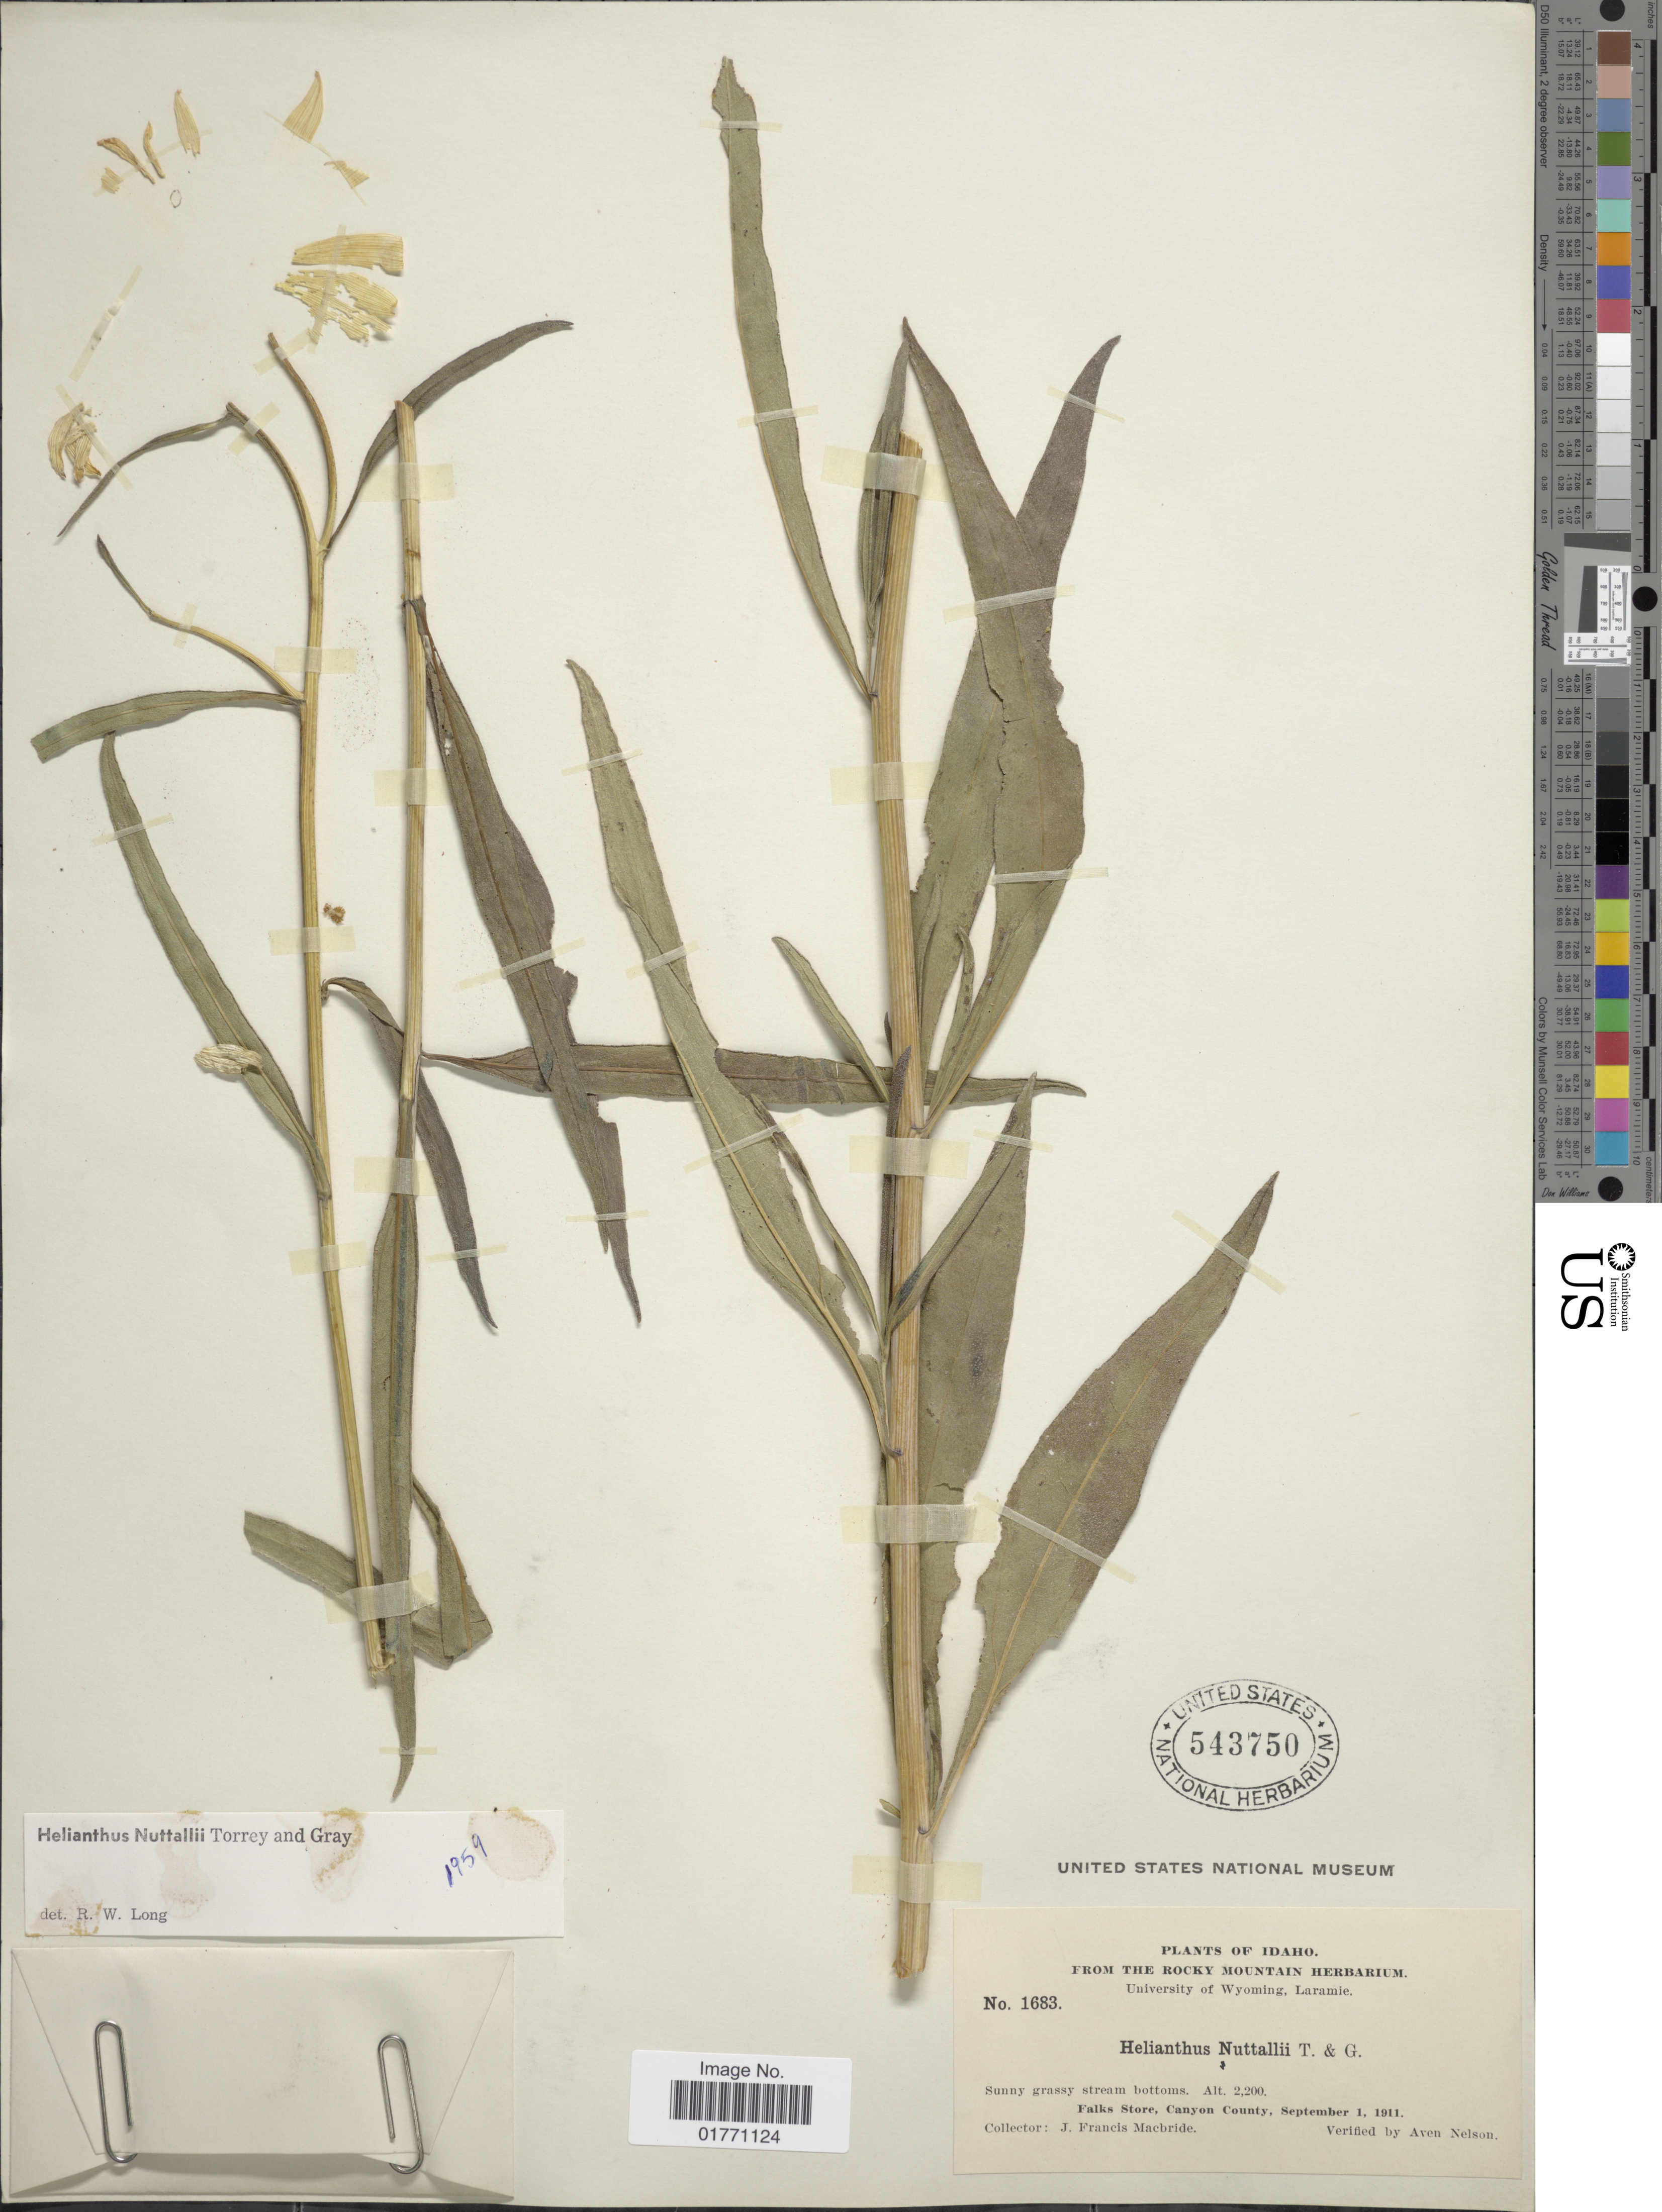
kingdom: Plantae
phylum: Tracheophyta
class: Magnoliopsida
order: Asterales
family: Asteraceae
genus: Helianthus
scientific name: Helianthus nuttallii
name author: Torr. & A. Gray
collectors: J. F. Macbride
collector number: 1683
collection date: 1911-09-01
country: United States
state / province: Idaho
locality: Sunny grass stream bottoms, Falks Store, Canyon County.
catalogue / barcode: US 543750